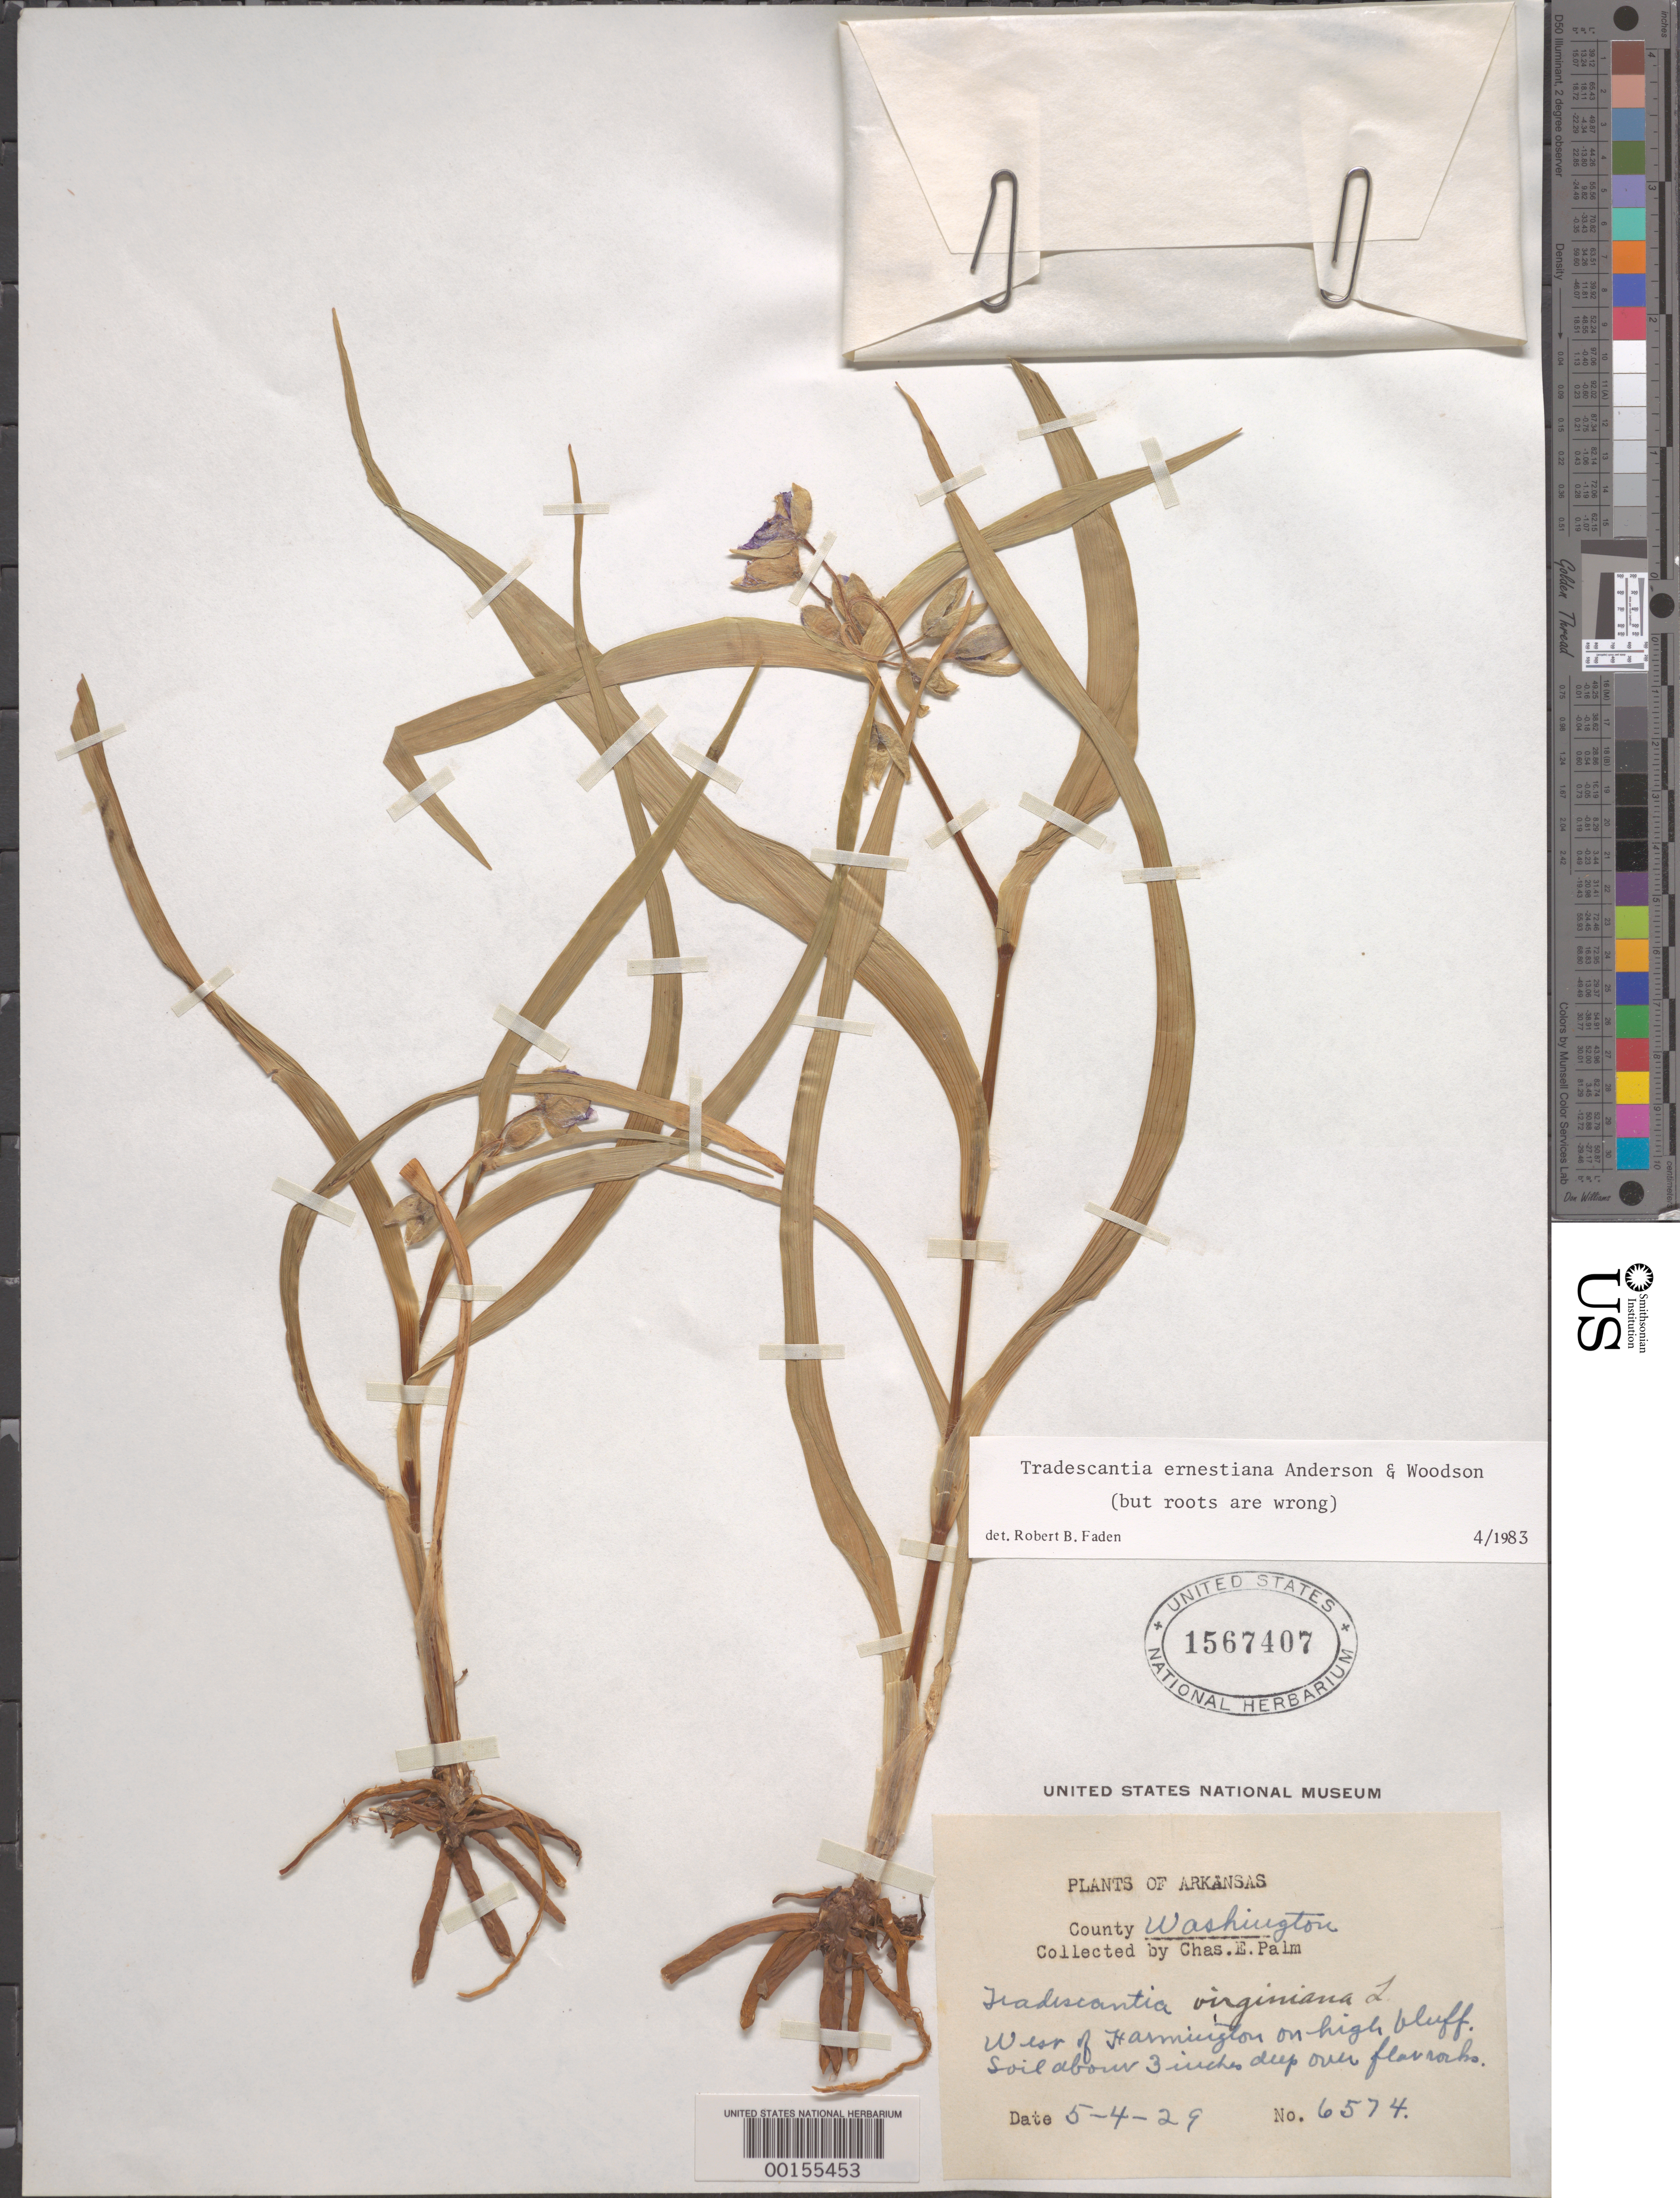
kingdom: Plantae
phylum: Tracheophyta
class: Liliopsida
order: Commelinales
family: Commelinaceae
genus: Tradescantia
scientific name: Tradescantia ernestiana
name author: E.S. Anderson & Woodson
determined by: Faden, Robert B., (US), Smithsonian Institution - National Museum of Natural History (UNITED STATES)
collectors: C. Palm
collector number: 6574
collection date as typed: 05 Apr 1929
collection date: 1929-04-05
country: United States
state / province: Arkansas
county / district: Washington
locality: W of harmington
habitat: Soil over rock bluff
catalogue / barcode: US 1567407